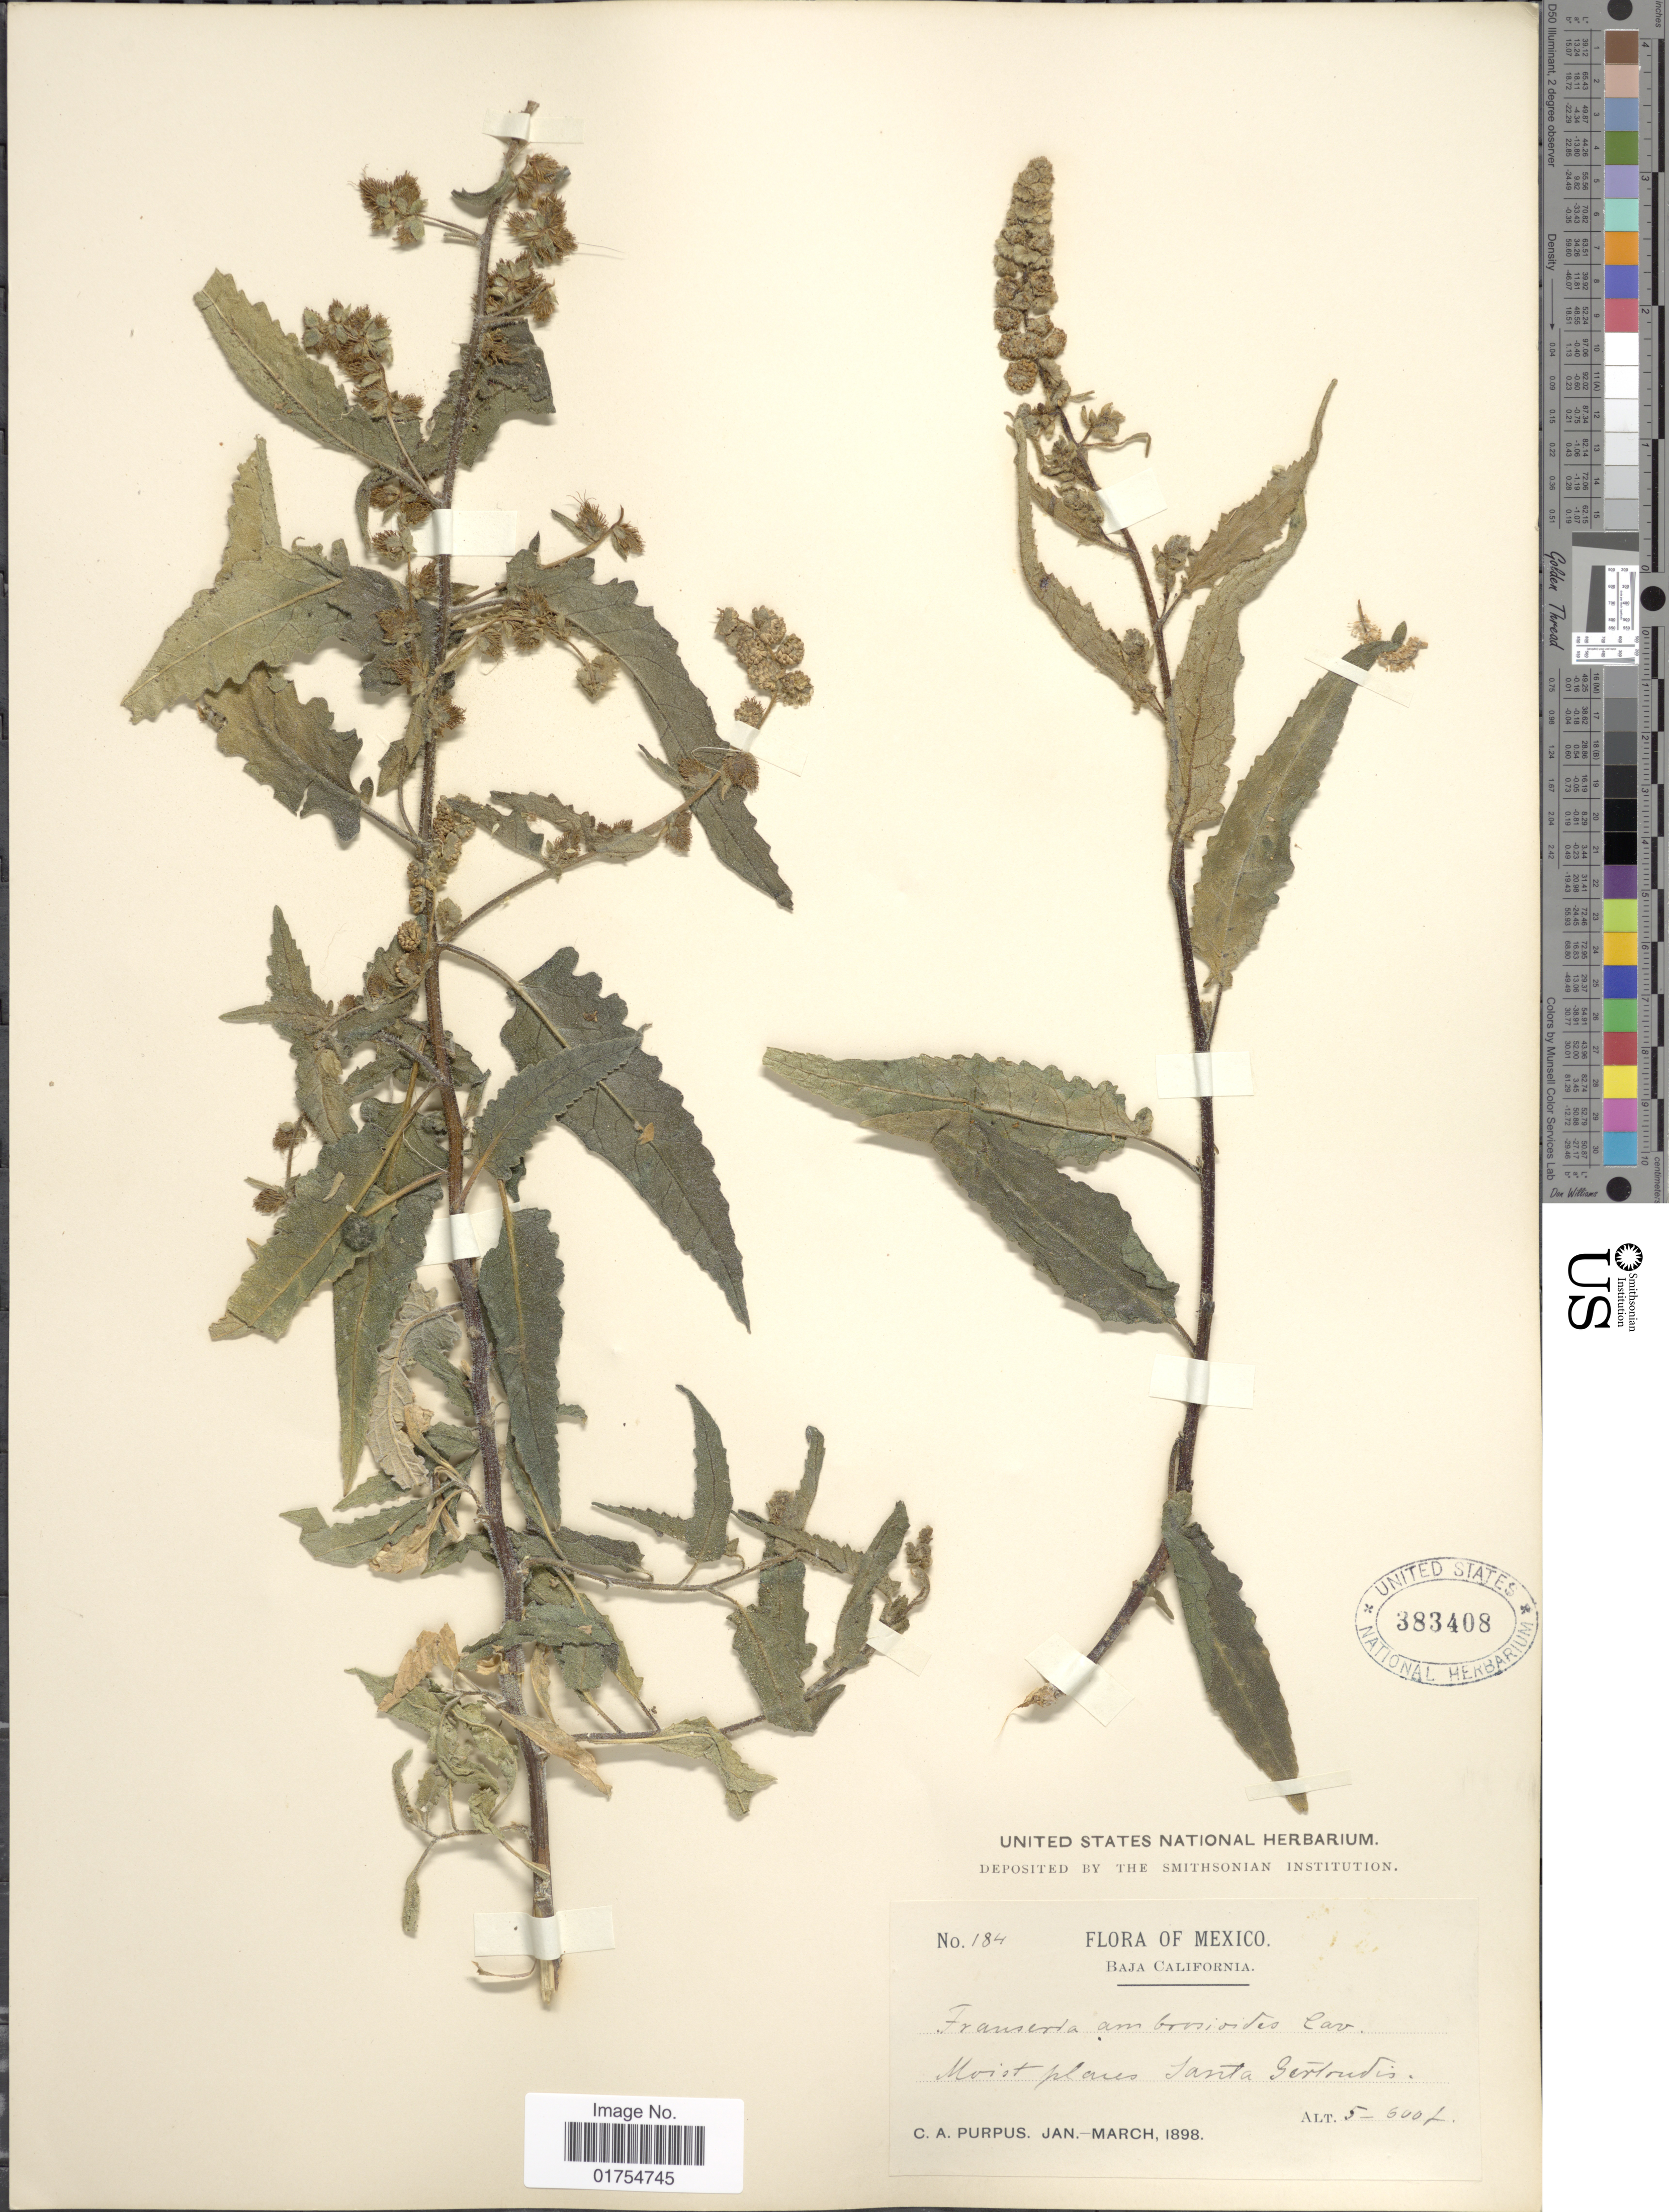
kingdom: Plantae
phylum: Tracheophyta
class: Magnoliopsida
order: Asterales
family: Asteraceae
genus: Franseria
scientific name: Franseria ambrosioides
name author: Cav.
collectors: C. A. Purpus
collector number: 184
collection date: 1898-01/1898-03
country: Mexico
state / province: Baja California Norte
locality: Santa Gertrudis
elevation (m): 152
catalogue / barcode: US 383408